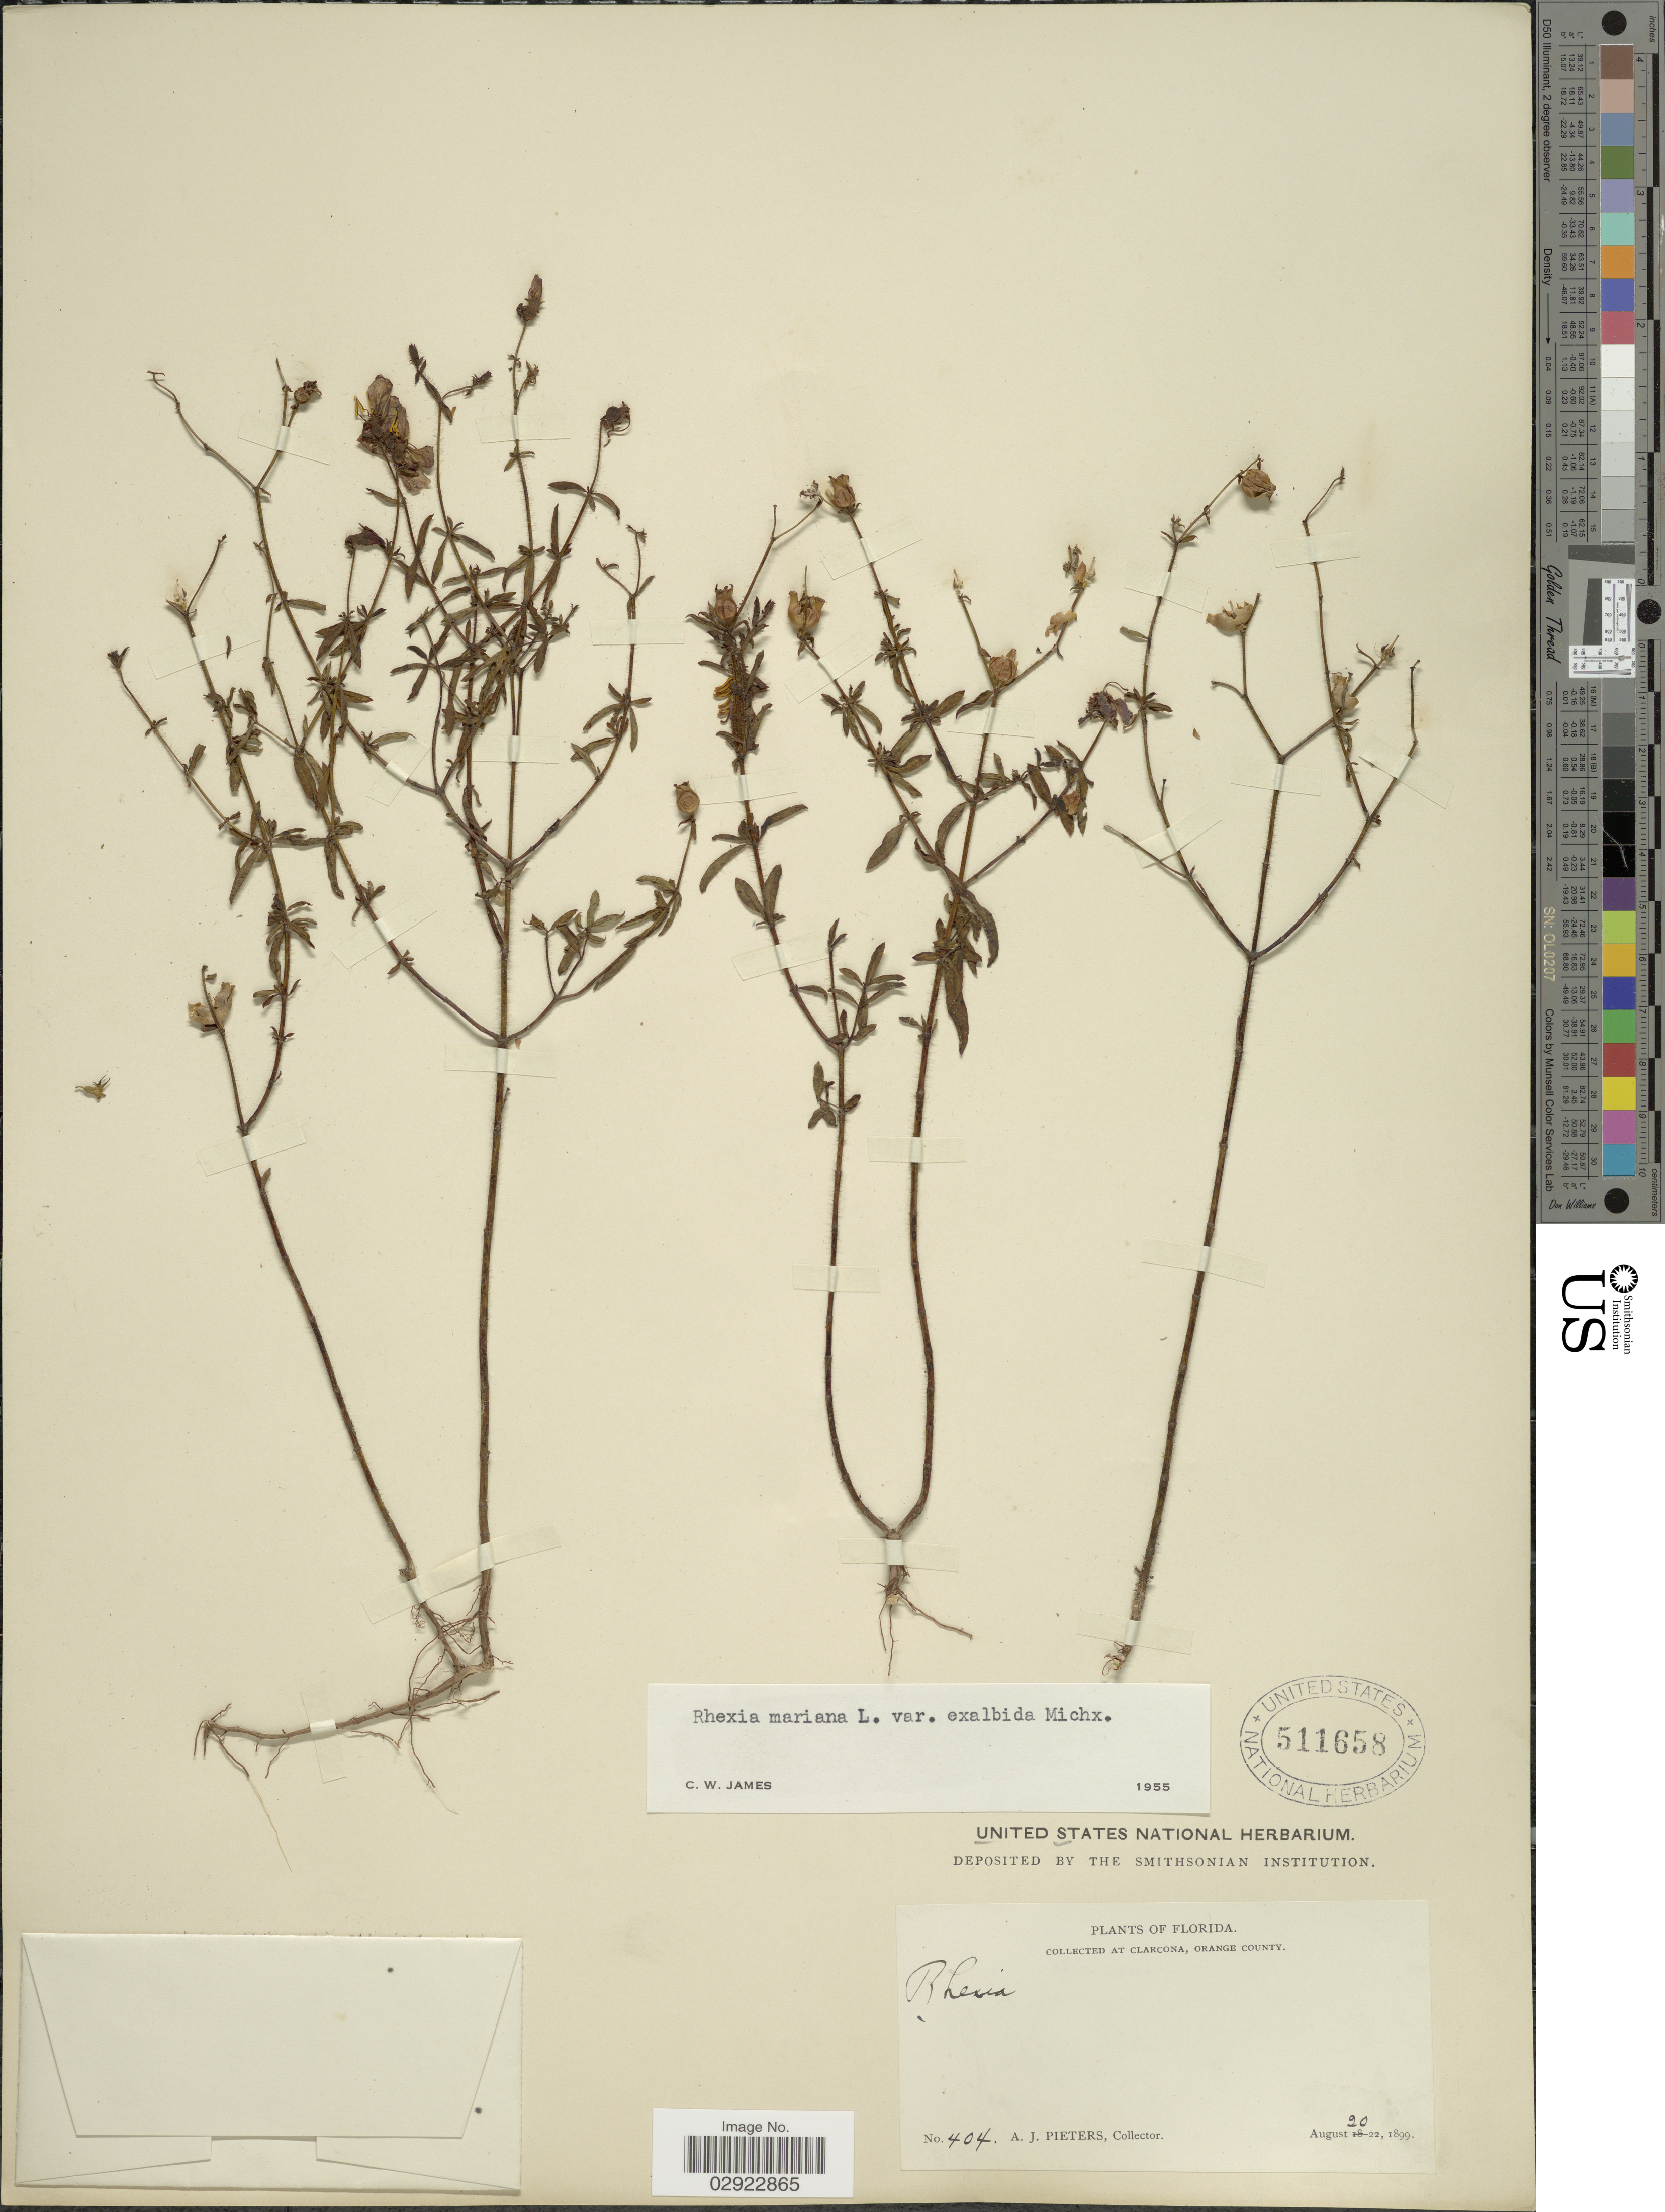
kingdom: Plantae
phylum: Tracheophyta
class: Magnoliopsida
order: Myrtales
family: Melastomataceae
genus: Rhexia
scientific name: Rhexia mariana var. exalbida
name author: Michx.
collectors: A. Pieters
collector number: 404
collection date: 1899-08-20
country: United States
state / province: Florida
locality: At Clarcona, Orange County.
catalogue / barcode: US 511658